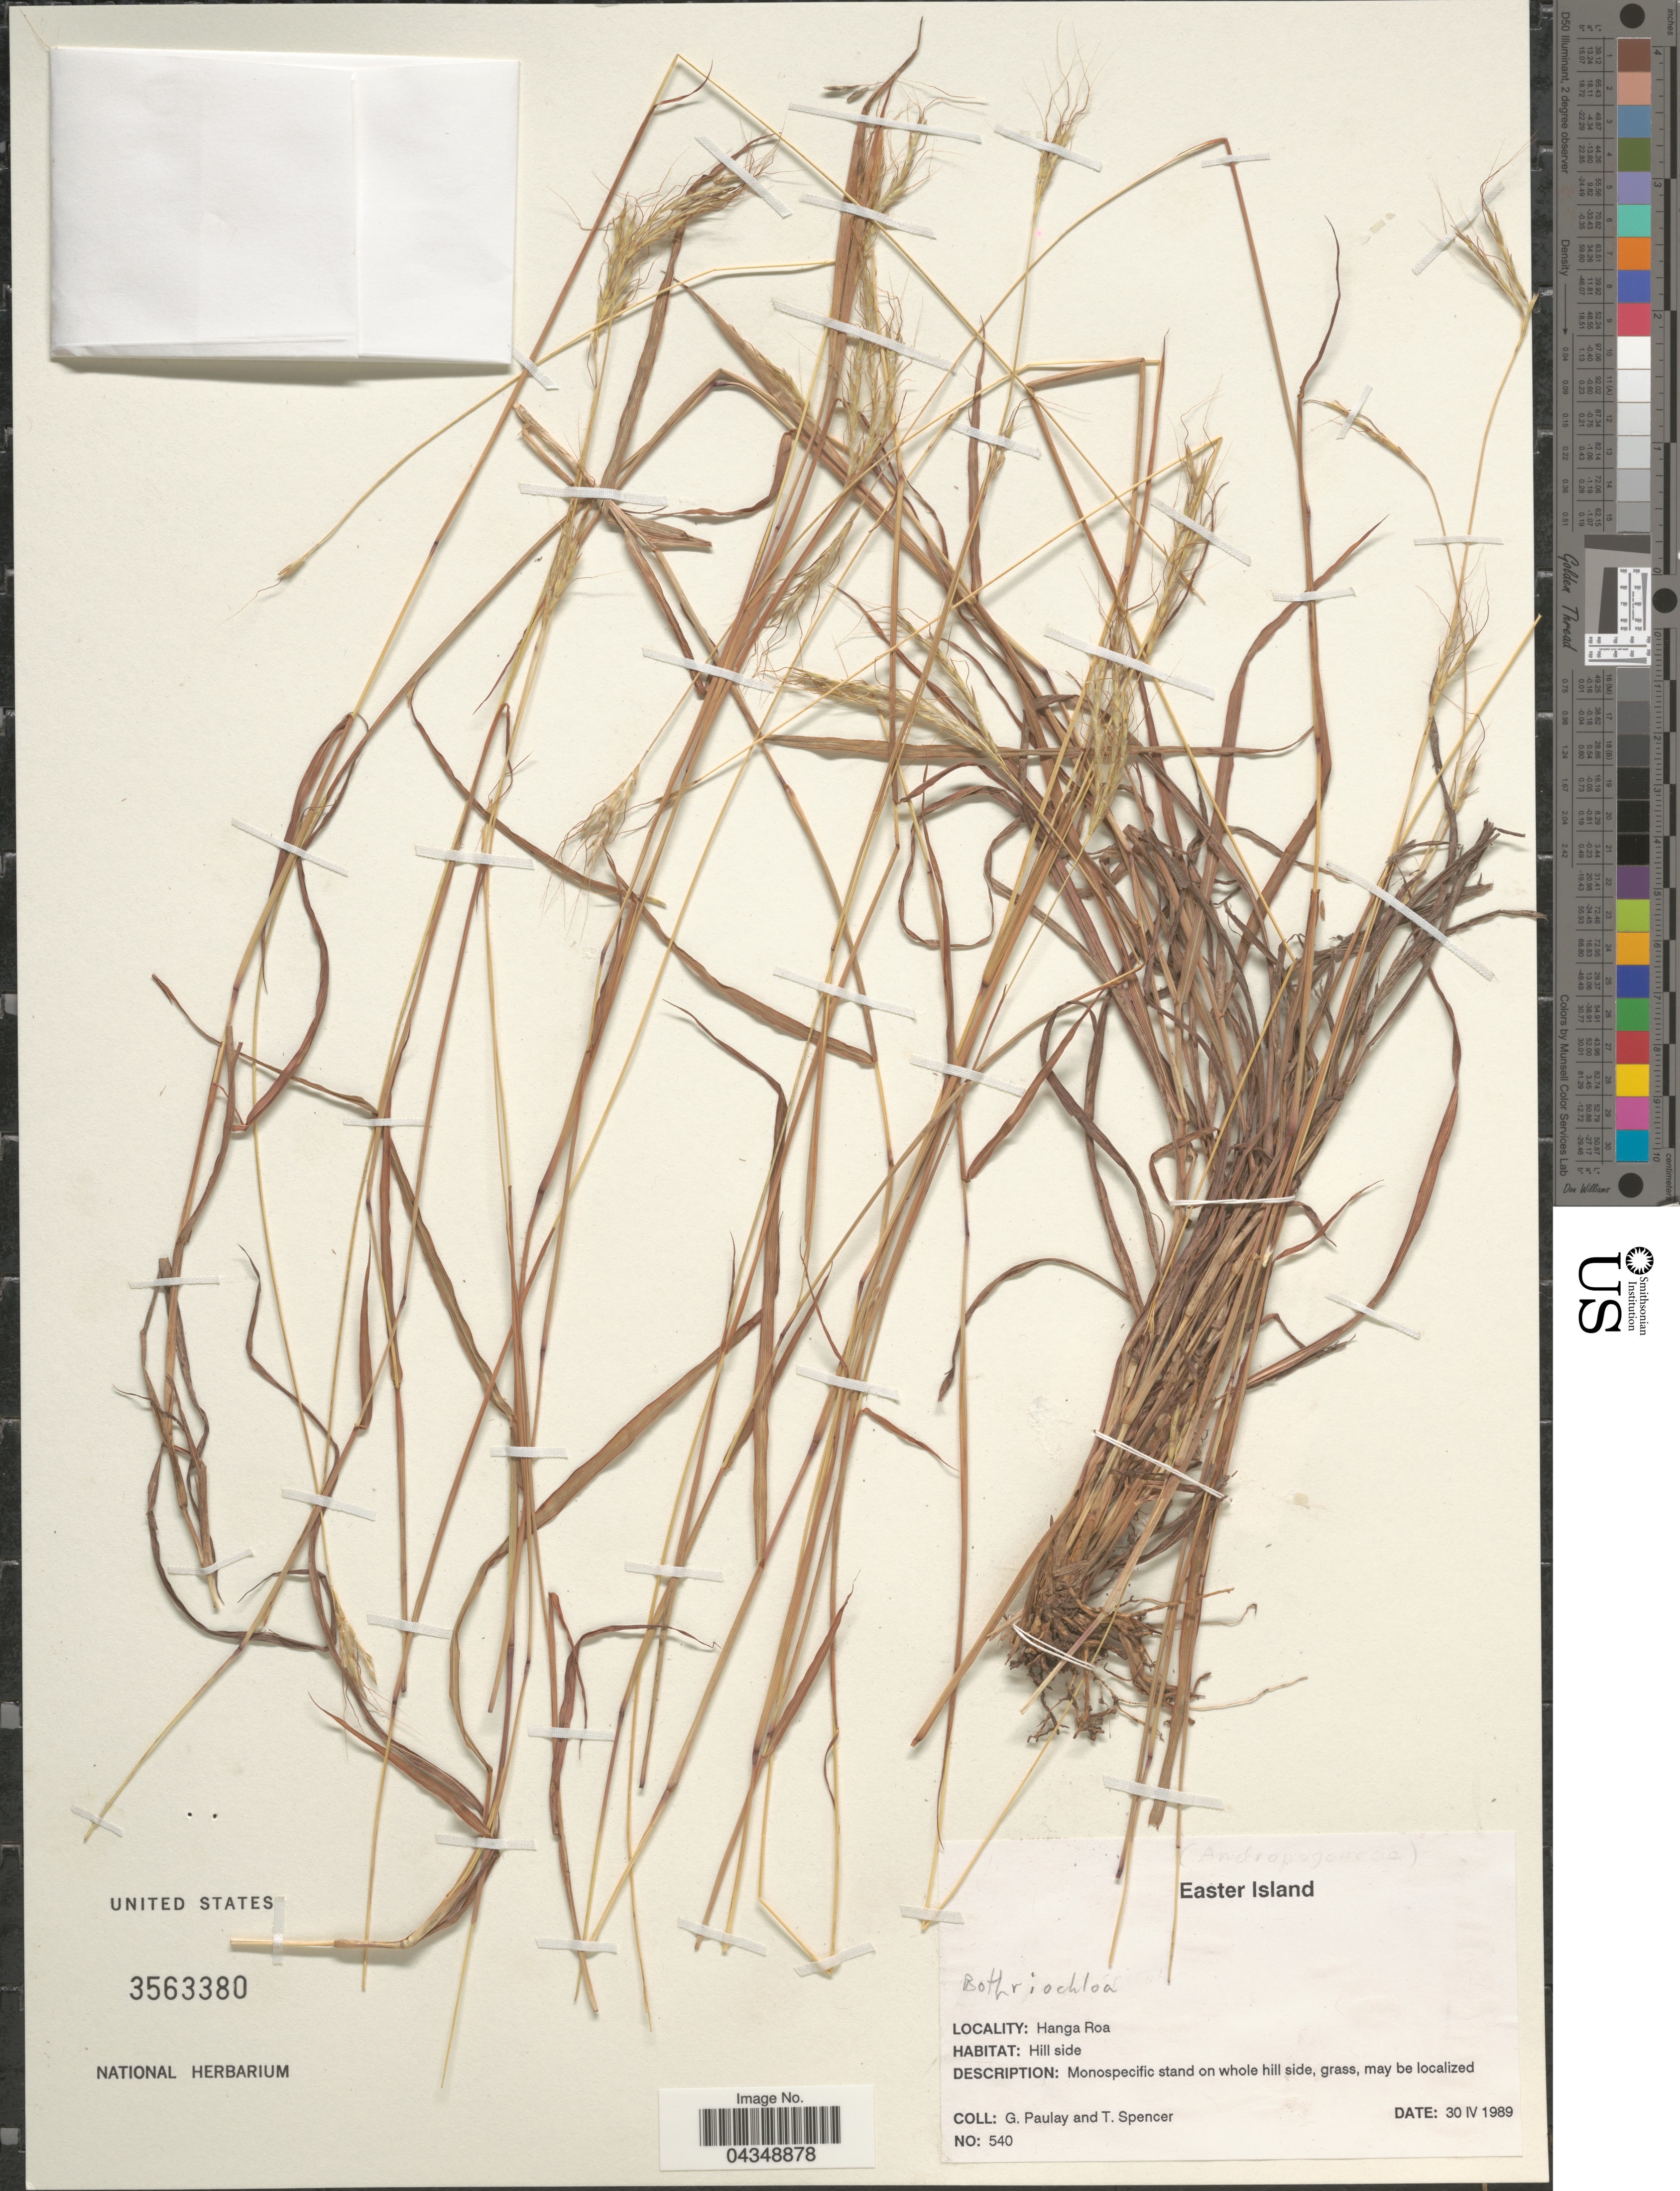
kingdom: Plantae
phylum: Tracheophyta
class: Liliopsida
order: Poales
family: Poaceae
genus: Bothriochloa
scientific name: Bothriochloa sp.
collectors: G. Paulay & T. Spencer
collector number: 540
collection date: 1989-04-30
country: Chile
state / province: Valparaíso (V)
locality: Easter Island. Hanga Roa.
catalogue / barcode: US 3563380